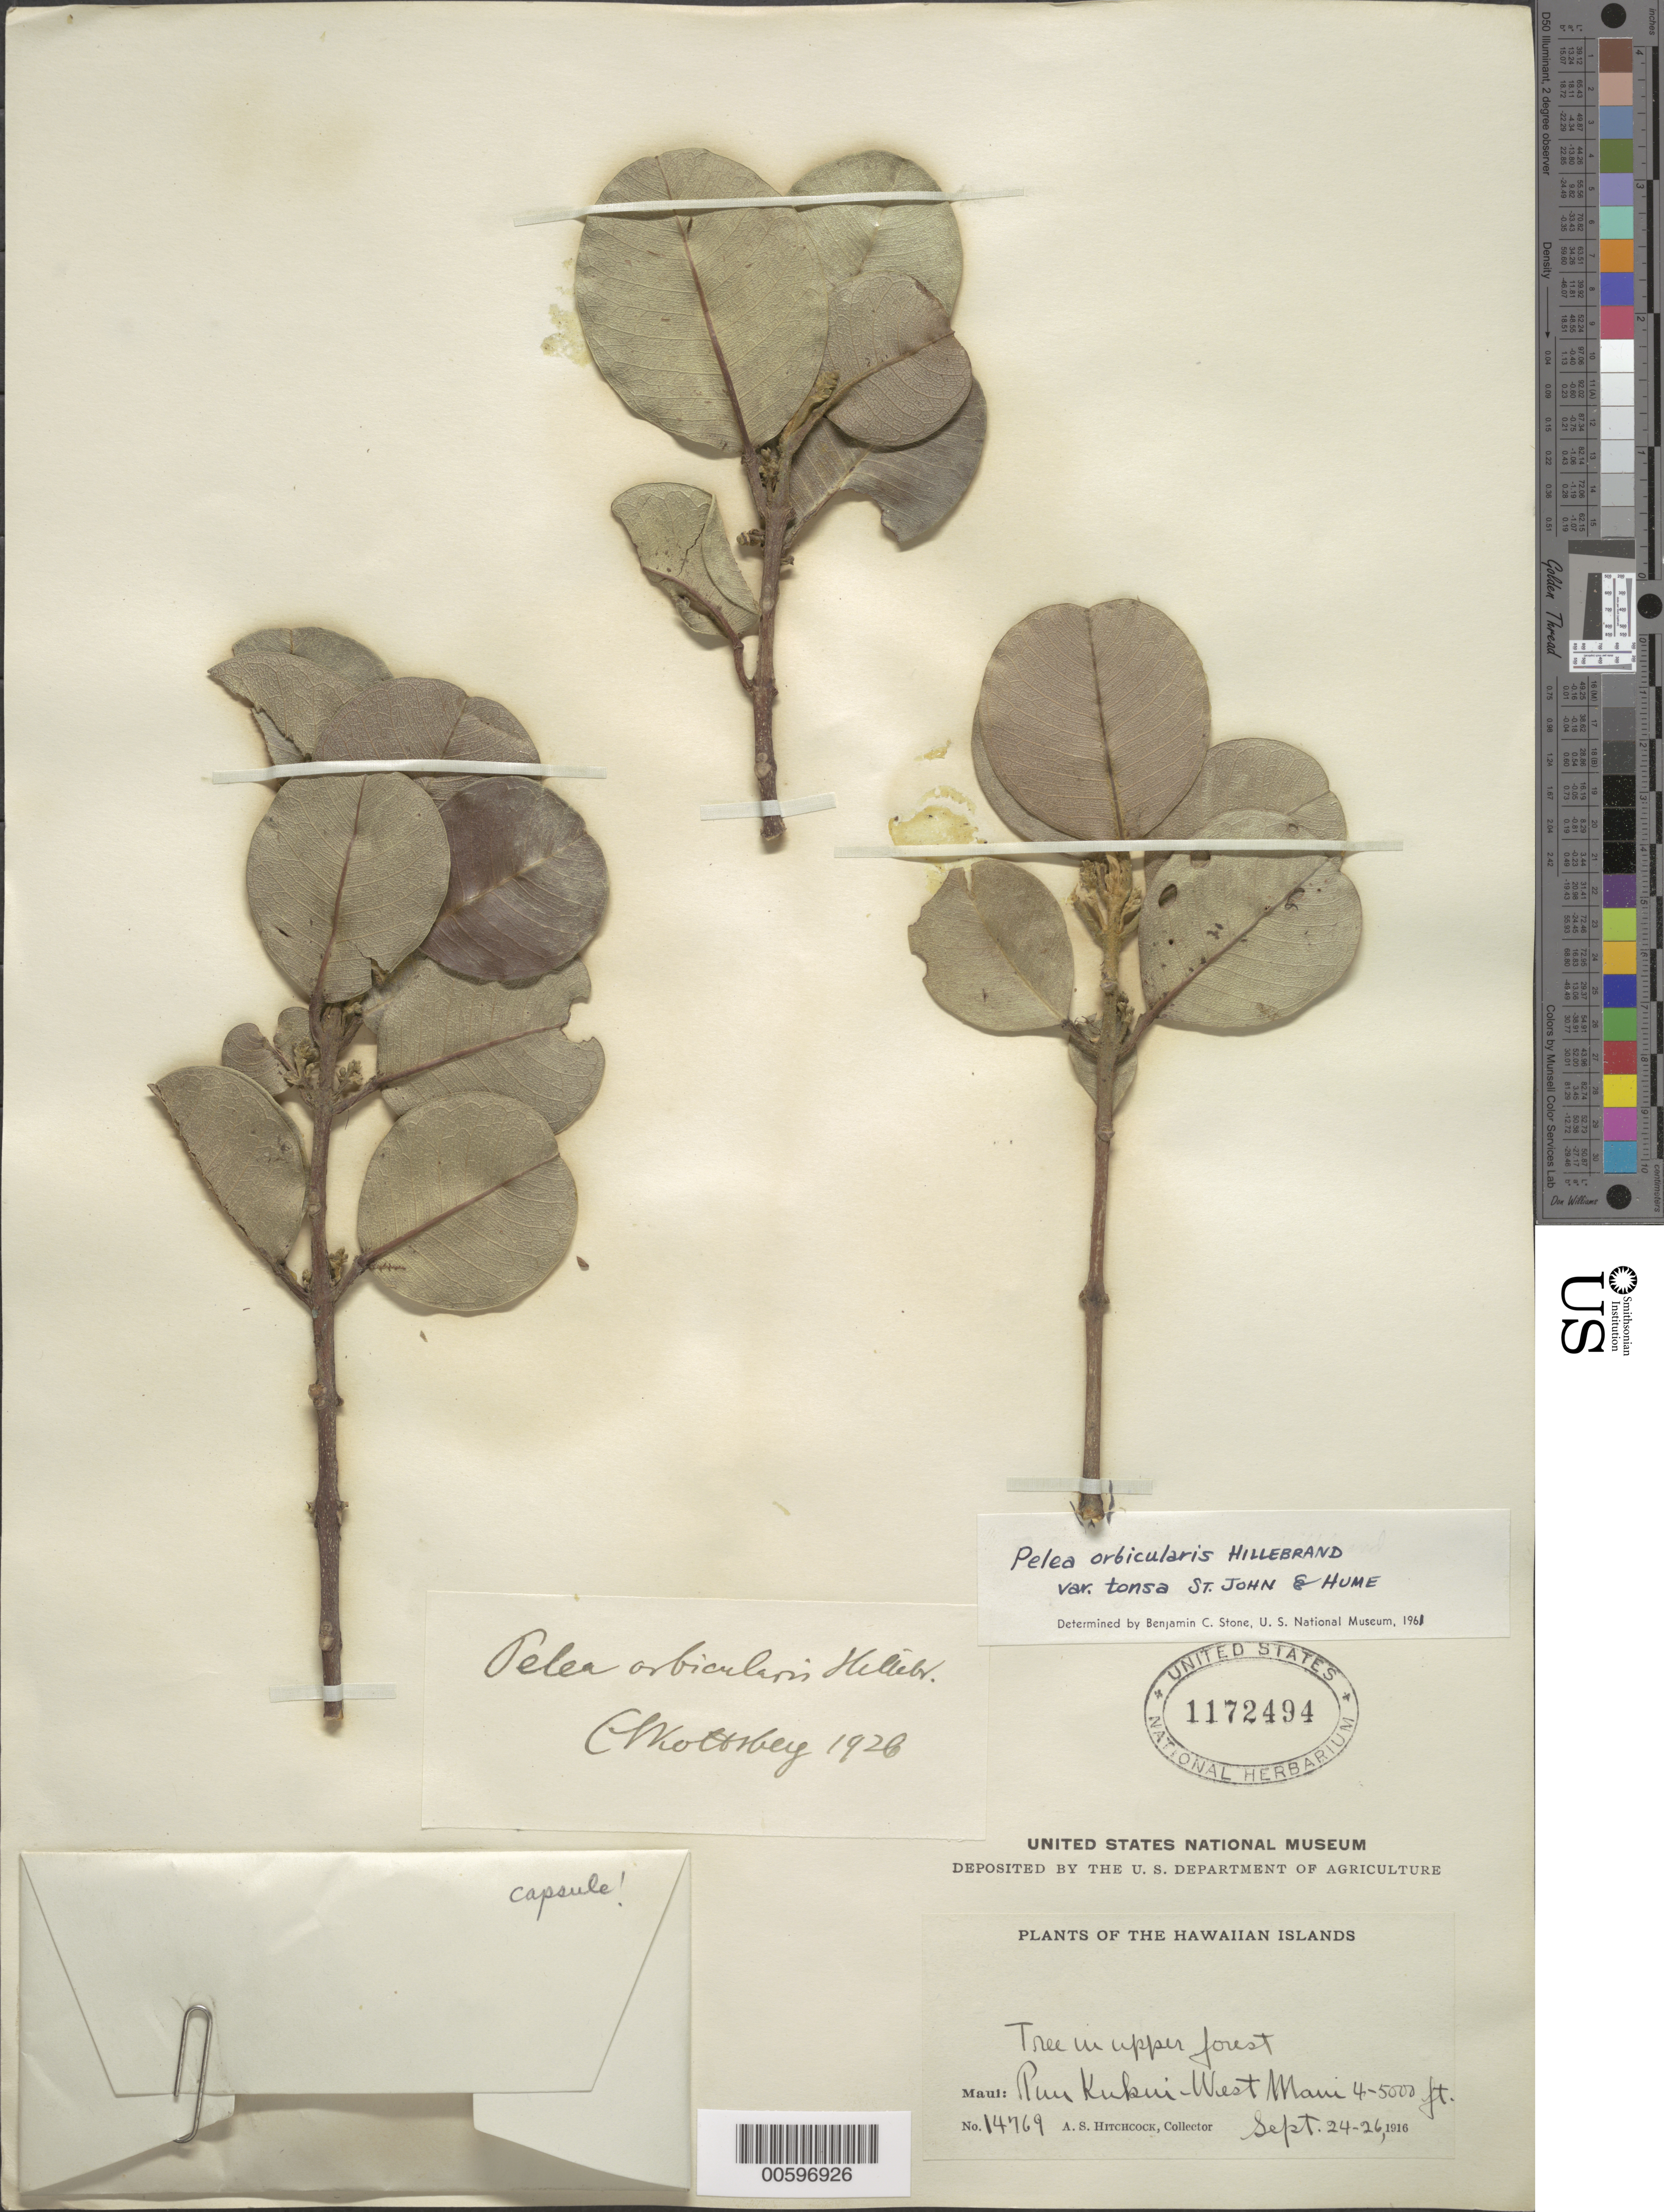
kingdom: Plantae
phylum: Tracheophyta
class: Magnoliopsida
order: Sapindales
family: Rutaceae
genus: Melicope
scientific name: Melicope orbicularis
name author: (Hillebr.) T.G. Hartley & B.C. Stone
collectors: A. S. Hitchcock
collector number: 14769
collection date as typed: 24 Sep 1916 to 26 Sep 1916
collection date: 1916-09-24/1916-09-26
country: United States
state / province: Hawaii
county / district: Maui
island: Maui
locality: Puu Kukui-W Maui.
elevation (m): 1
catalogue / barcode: US 1172494